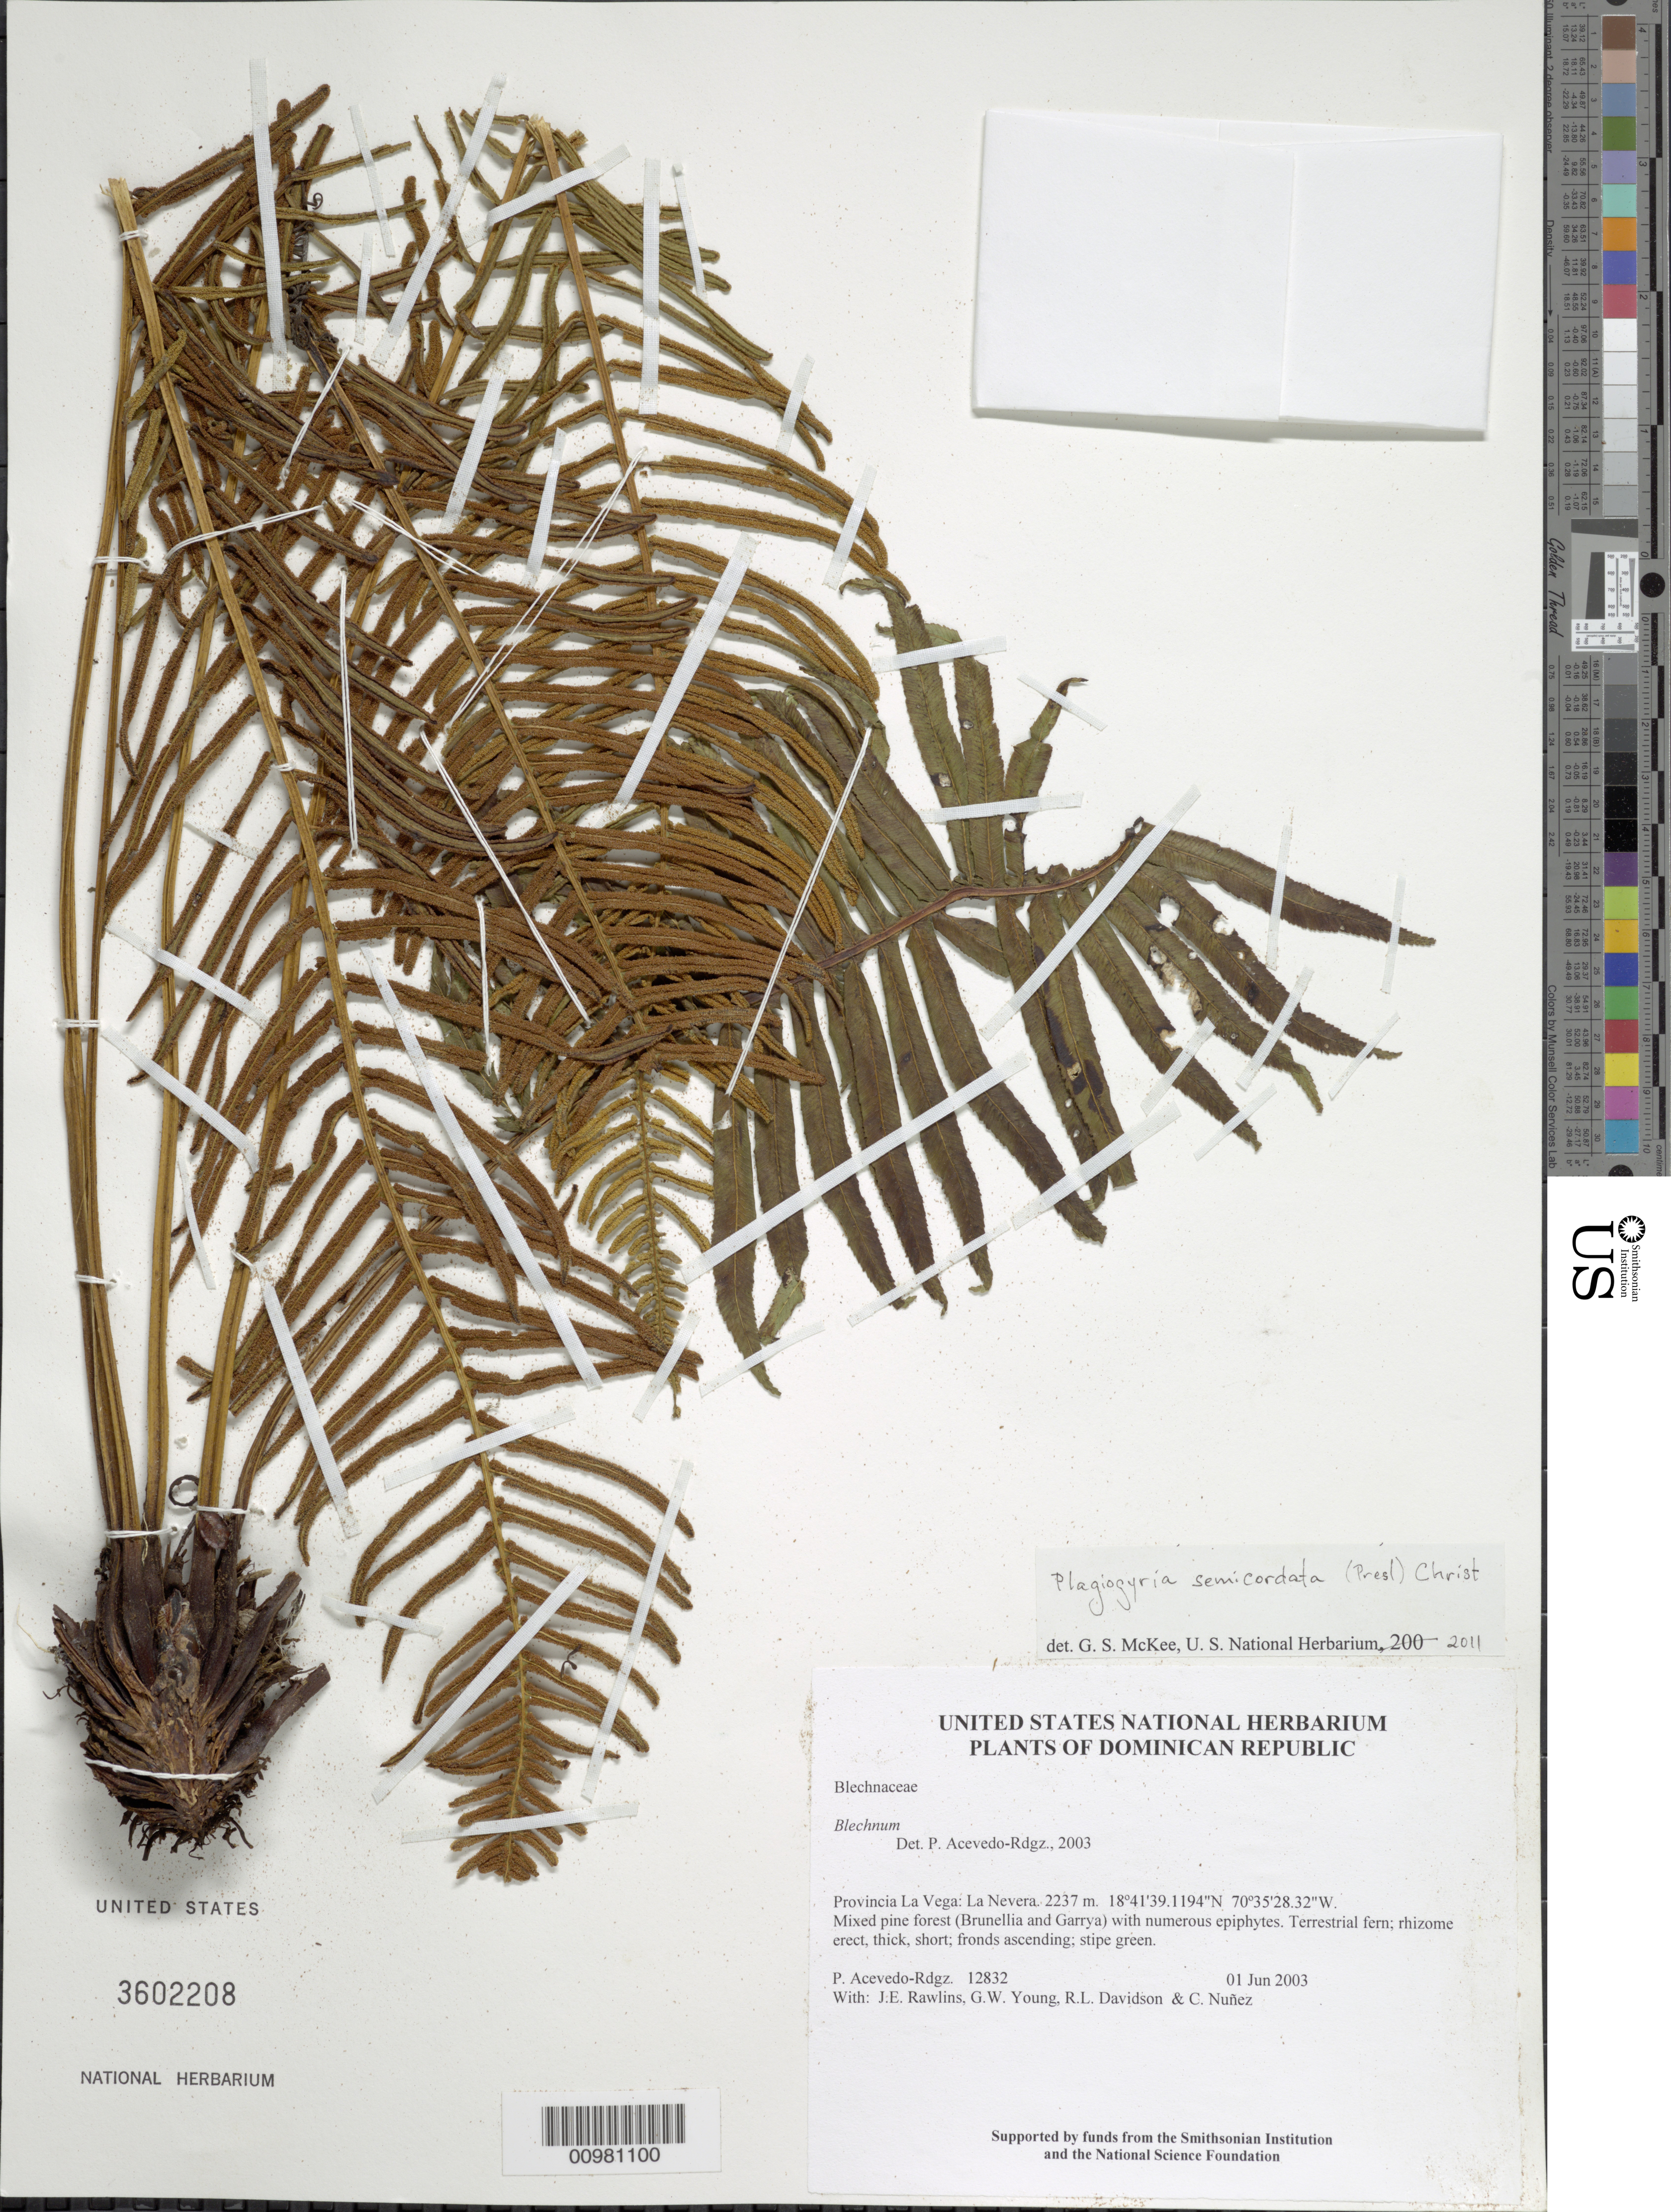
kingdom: Plantae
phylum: Tracheophyta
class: Polypodiopsida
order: Cyatheales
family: Plagiogyriaceae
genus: Plagiogyria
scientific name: Plagiogyria semicordata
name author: (C. Presl) Christ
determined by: McKee, G. S., (US), NMNH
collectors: P. Acevedo-Rodr., J. Rawlins, G. Young, R. Davidson & C. Nunez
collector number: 12832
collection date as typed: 01 Jun 2003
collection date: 2003-06-01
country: Dominican Republic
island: Hispaniola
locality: Provincia La Vega: La Nevera.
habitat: Mixed pine forest (Brunellia and Garrya) with numerous epiphytes.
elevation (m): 2237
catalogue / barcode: US 3602208